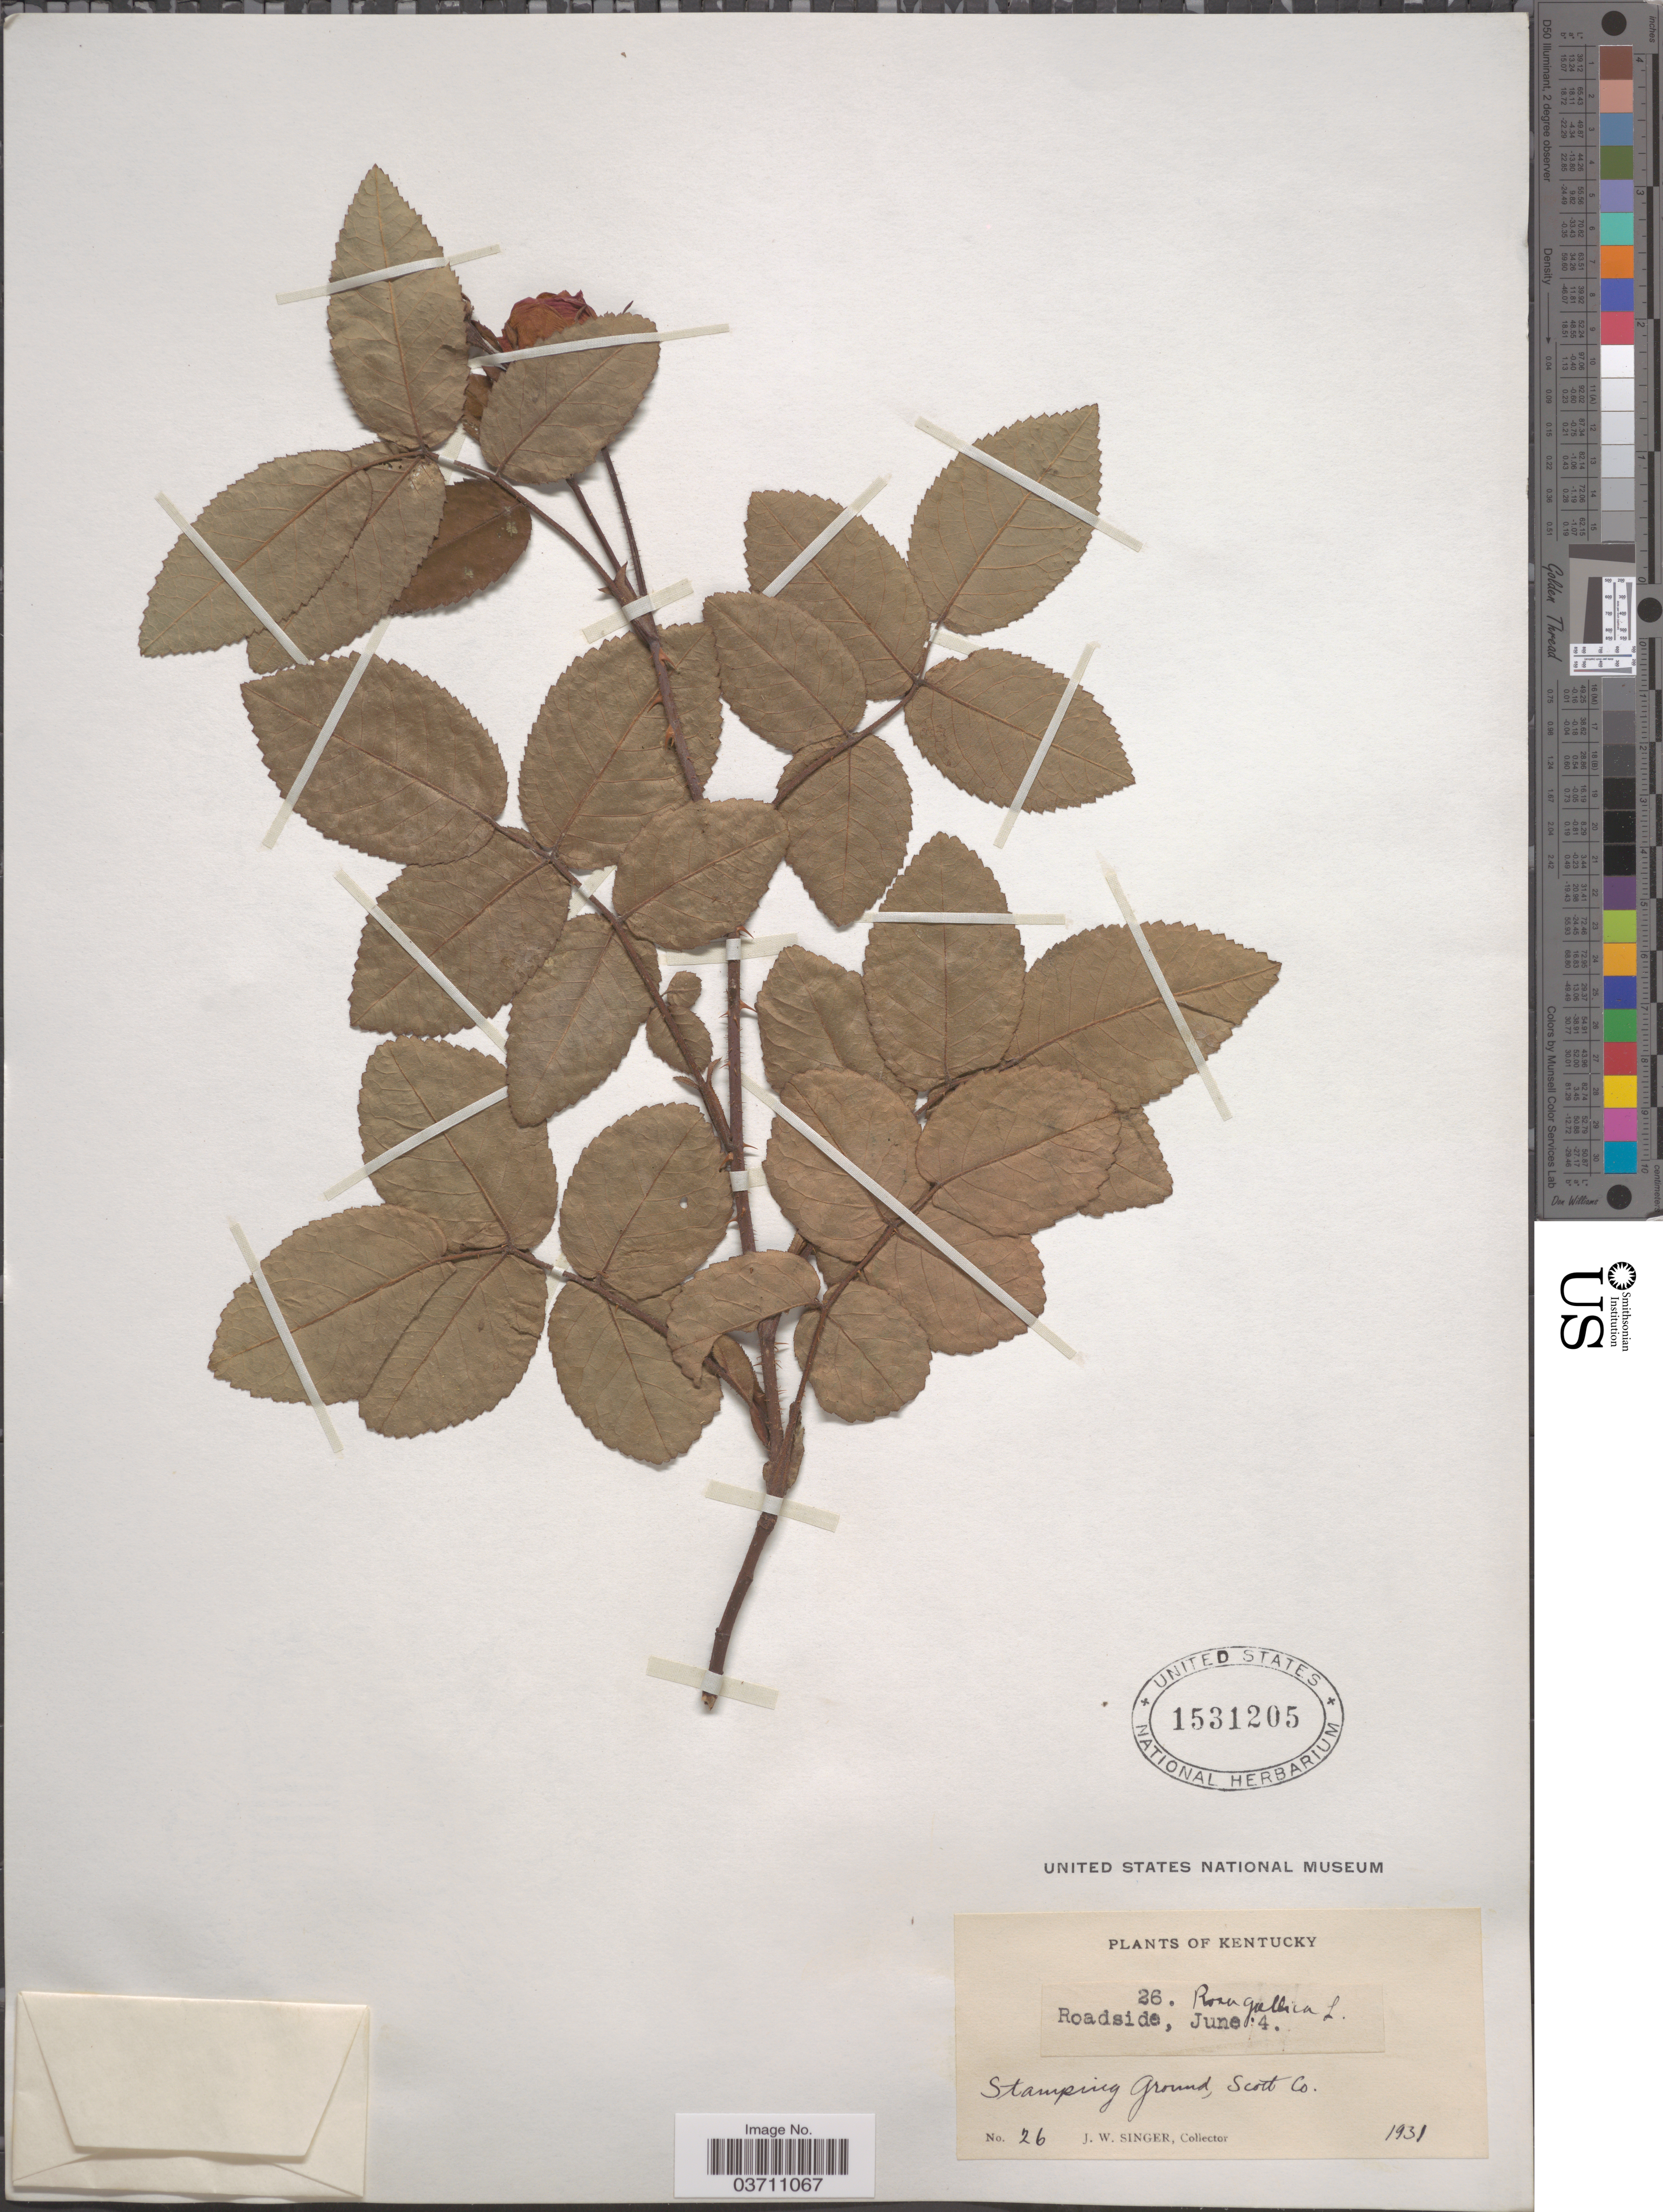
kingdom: Plantae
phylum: Tracheophyta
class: Magnoliopsida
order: Rosales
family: Rosaceae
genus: Rosa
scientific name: Rosa gallica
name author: L.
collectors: J. EW. Singer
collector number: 26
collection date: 1931-06-04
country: United States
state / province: Kentucky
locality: Stamping Ground, Scott Co.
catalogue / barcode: US 1531205